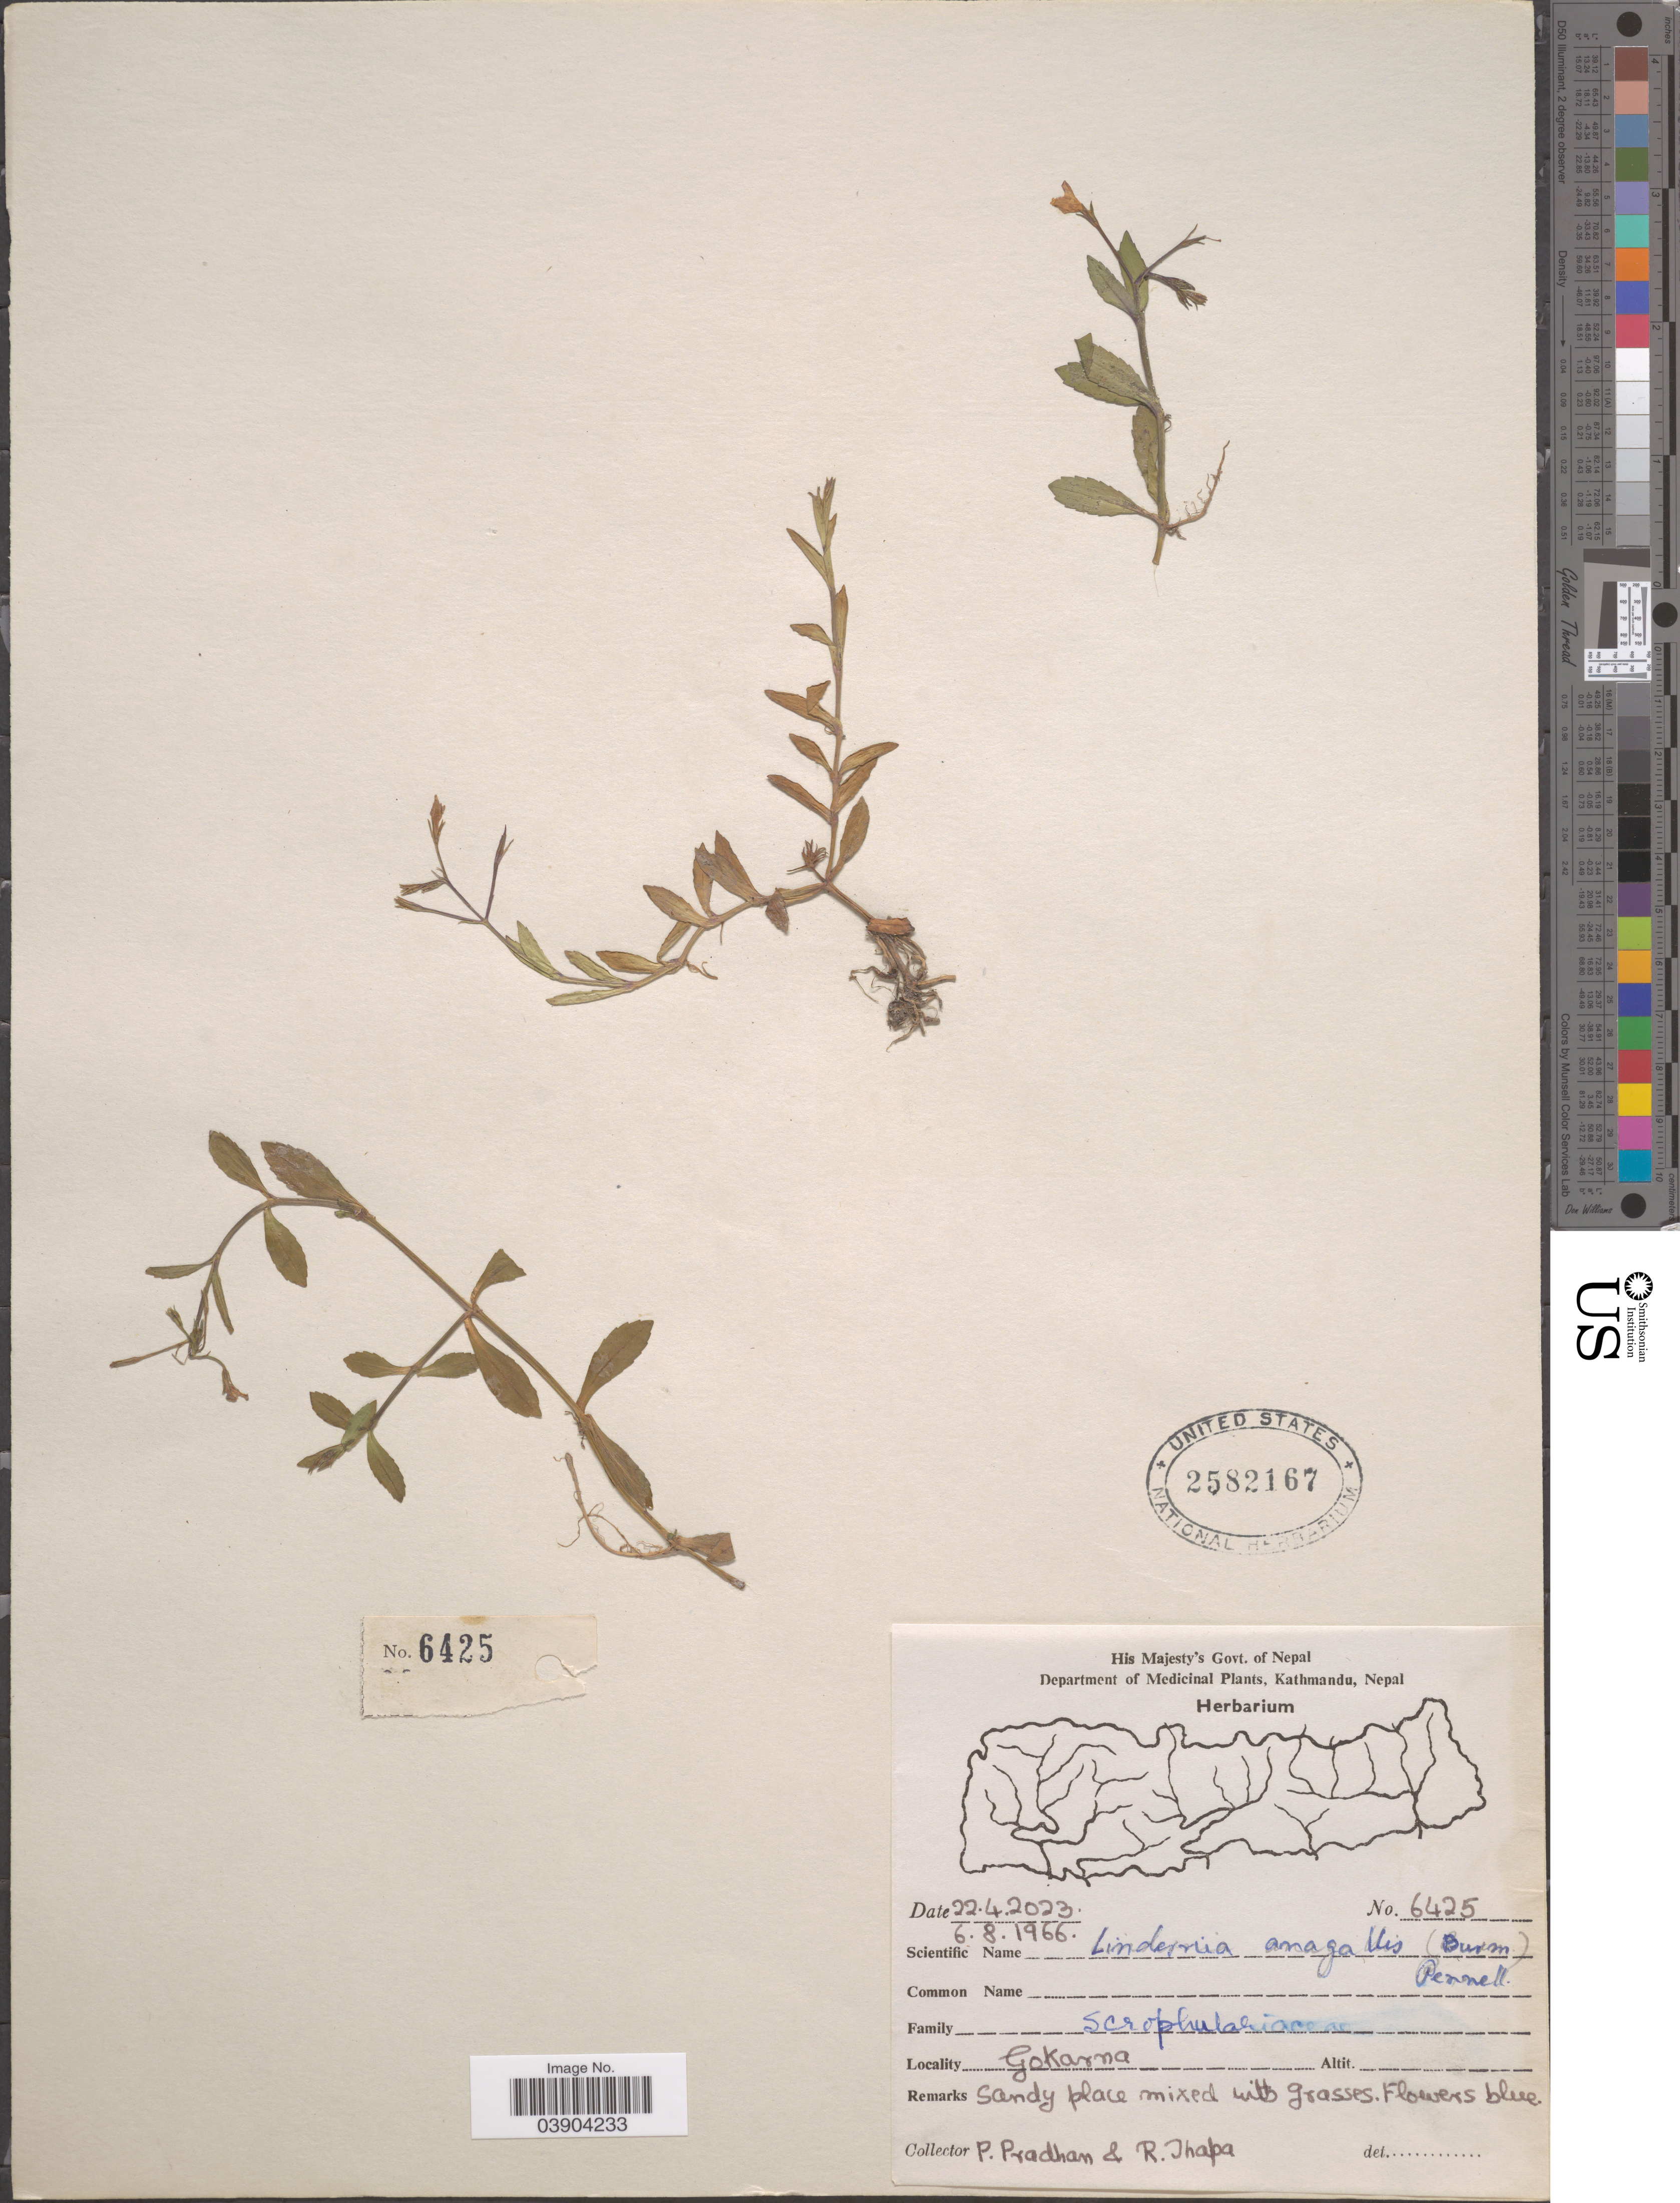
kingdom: Plantae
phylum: Tracheophyta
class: Magnoliopsida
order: Lamiales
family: Linderniaceae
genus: Lindernia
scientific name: Lindernia anagallis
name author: (Burm. f.) Pennell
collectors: P. Pradhan & R. Thapa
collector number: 6425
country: Nepal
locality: Gokarna.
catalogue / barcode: US 2582167